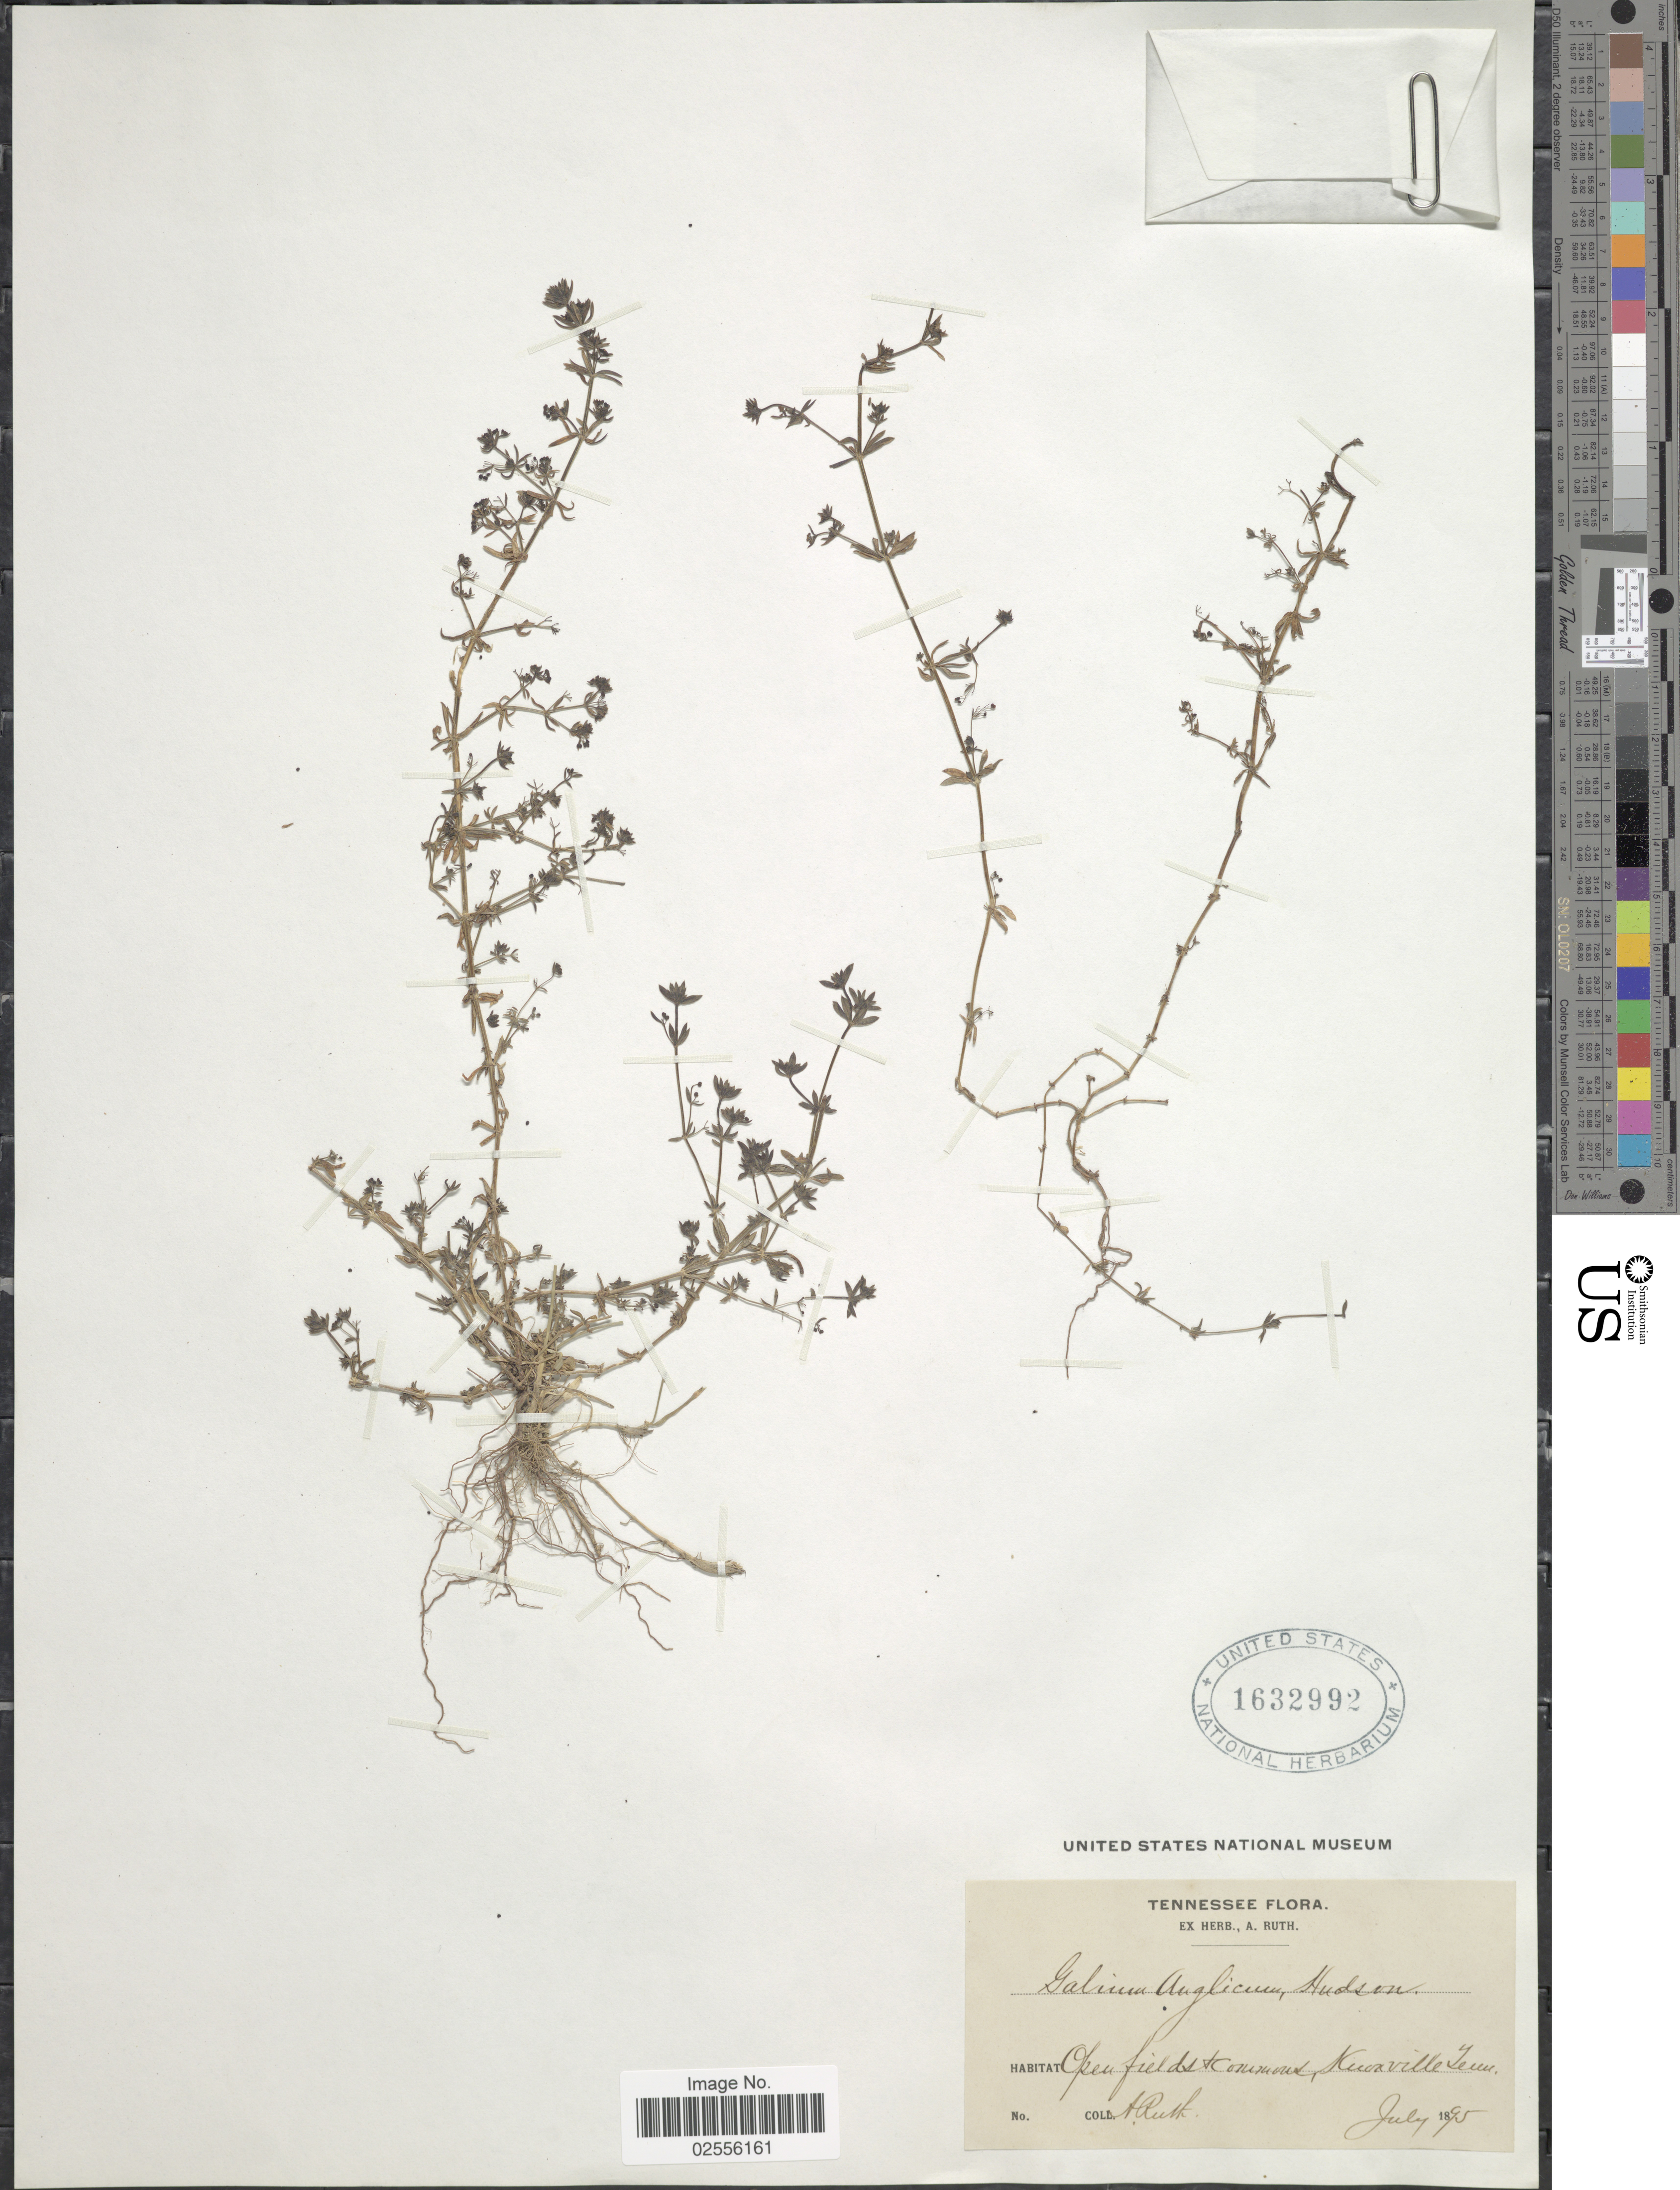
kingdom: Plantae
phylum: Tracheophyta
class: Magnoliopsida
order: Gentianales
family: Rubiaceae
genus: Galium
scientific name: Galium anglicum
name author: Huds.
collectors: A. Ruth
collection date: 1895-07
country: United States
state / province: Tennessee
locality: Knoxville.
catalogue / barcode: US 1632992